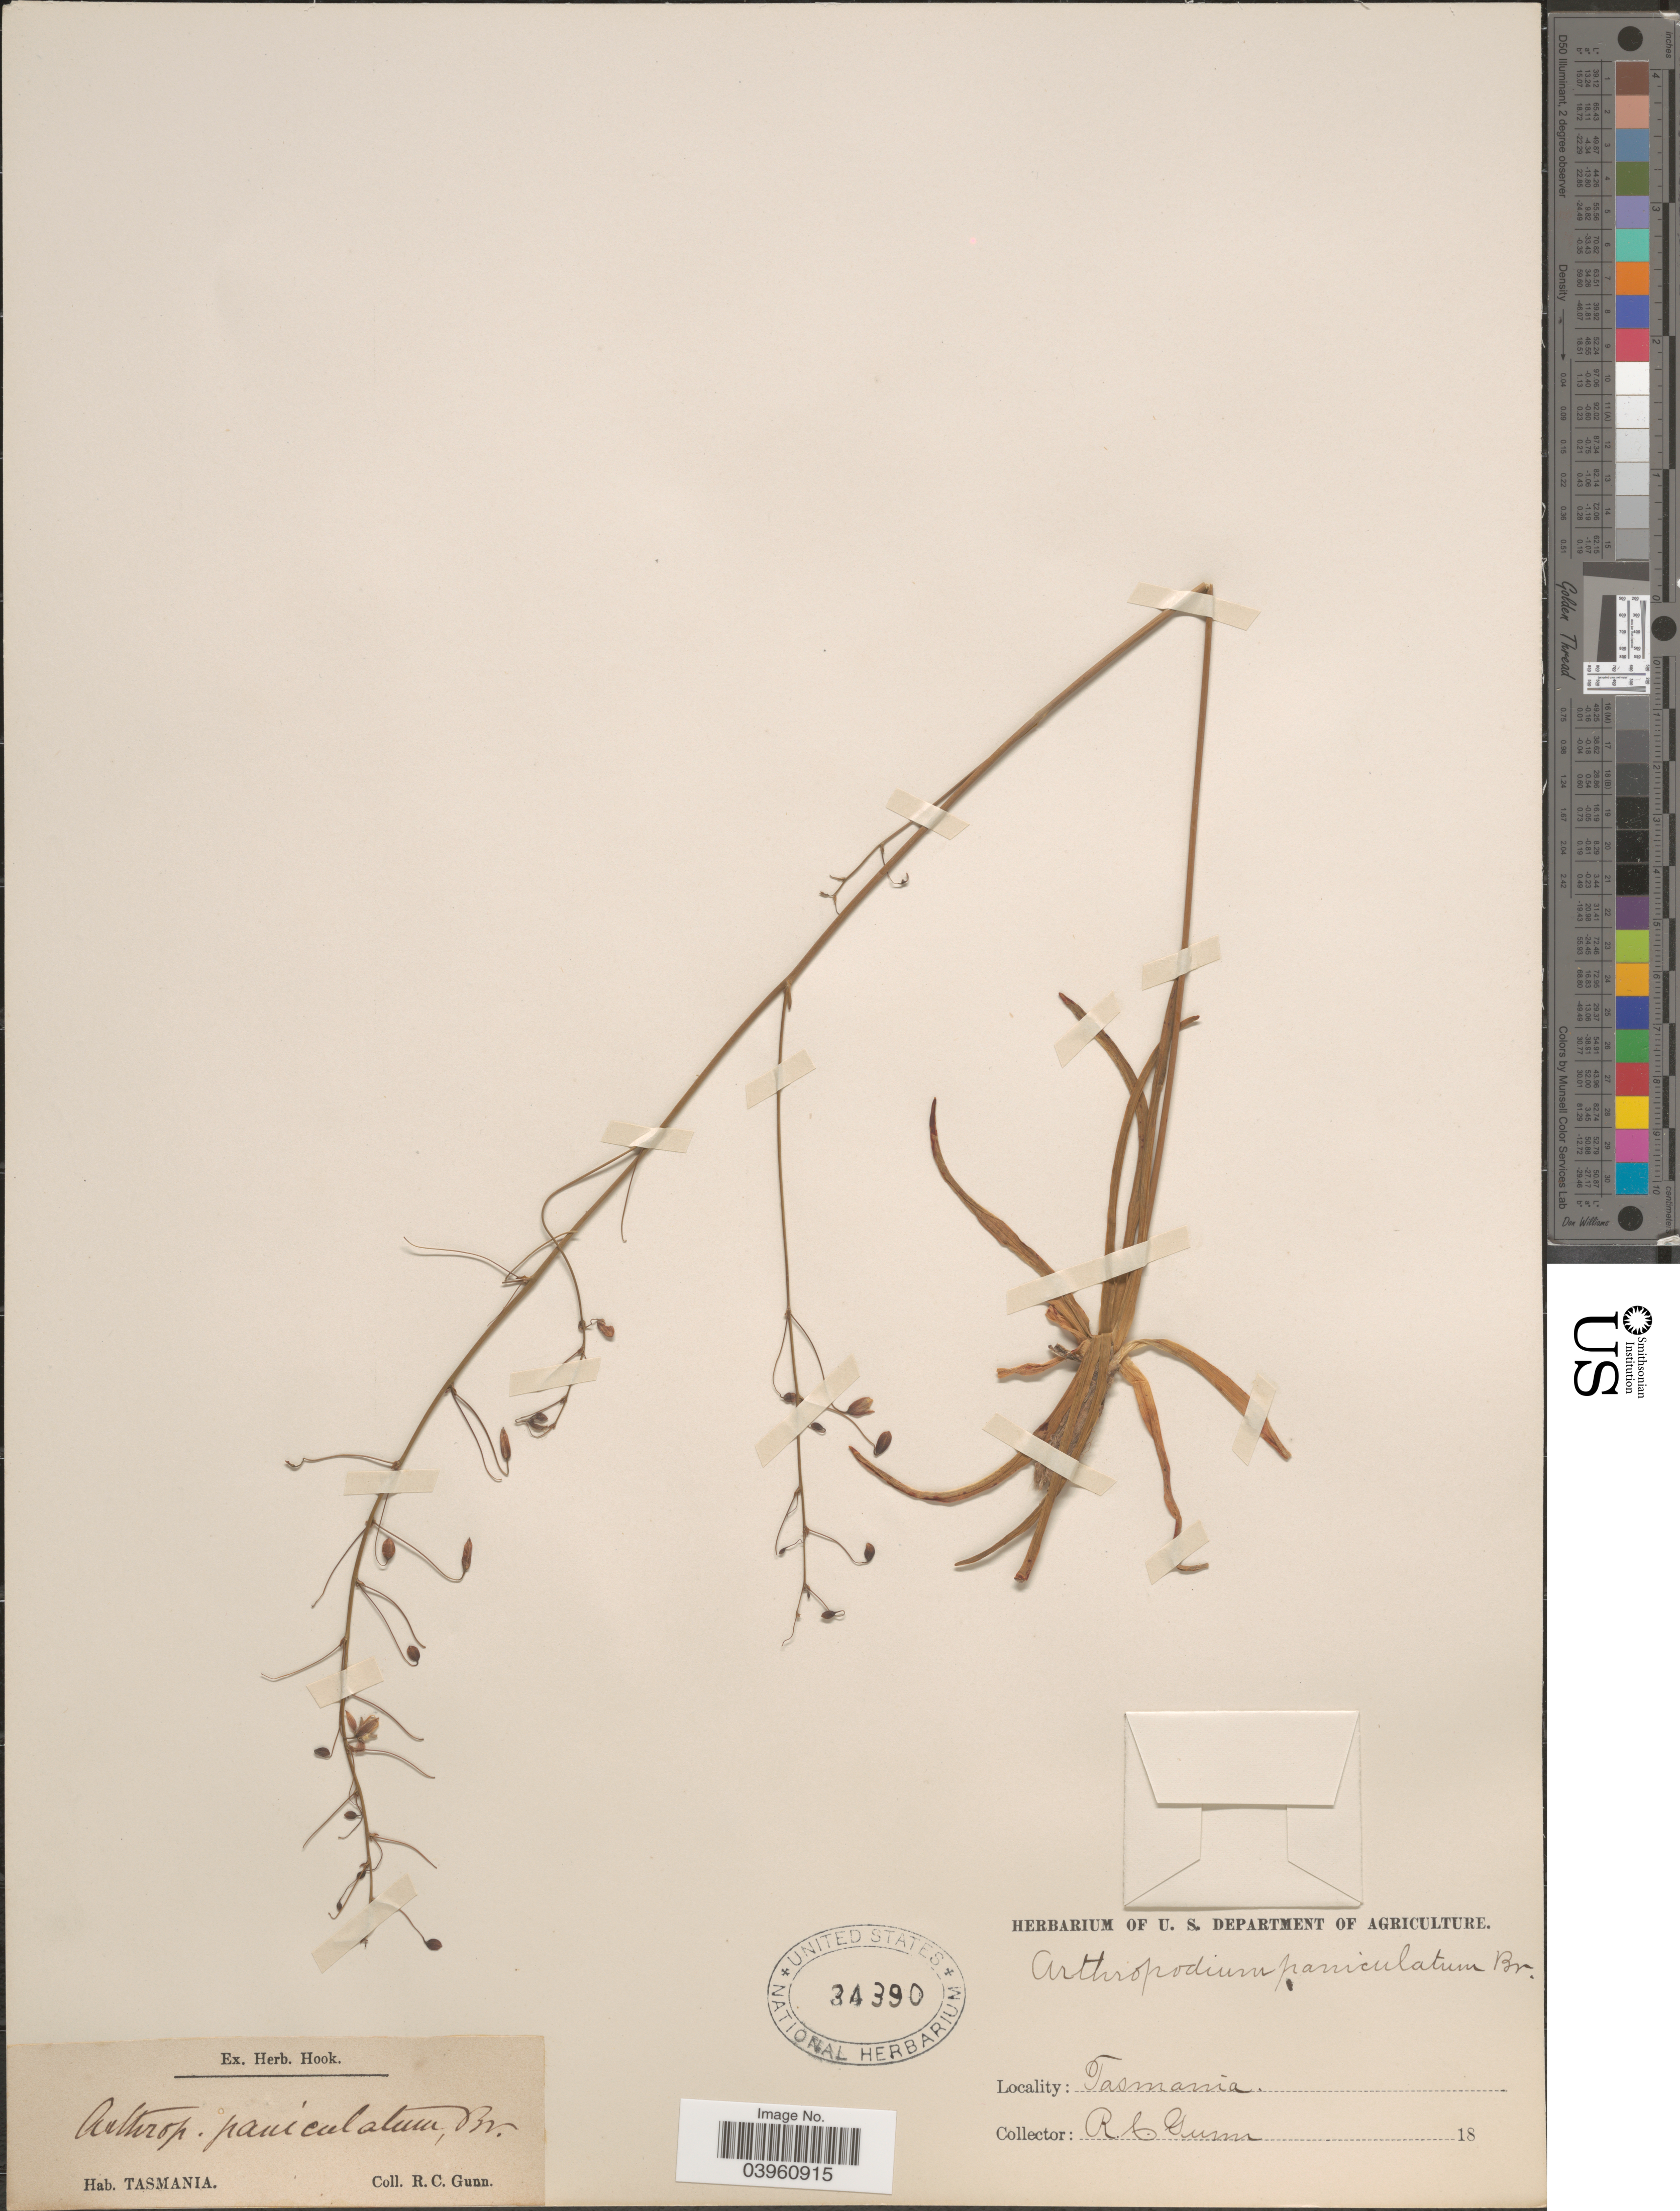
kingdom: Plantae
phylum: Tracheophyta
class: Liliopsida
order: Asparagales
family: Asparagaceae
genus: Arthropodium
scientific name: Arthropodium paniculatum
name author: (Haw.) R. Br.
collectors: R. Gunn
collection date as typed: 18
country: Australia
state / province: Tasmania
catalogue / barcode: US 34390